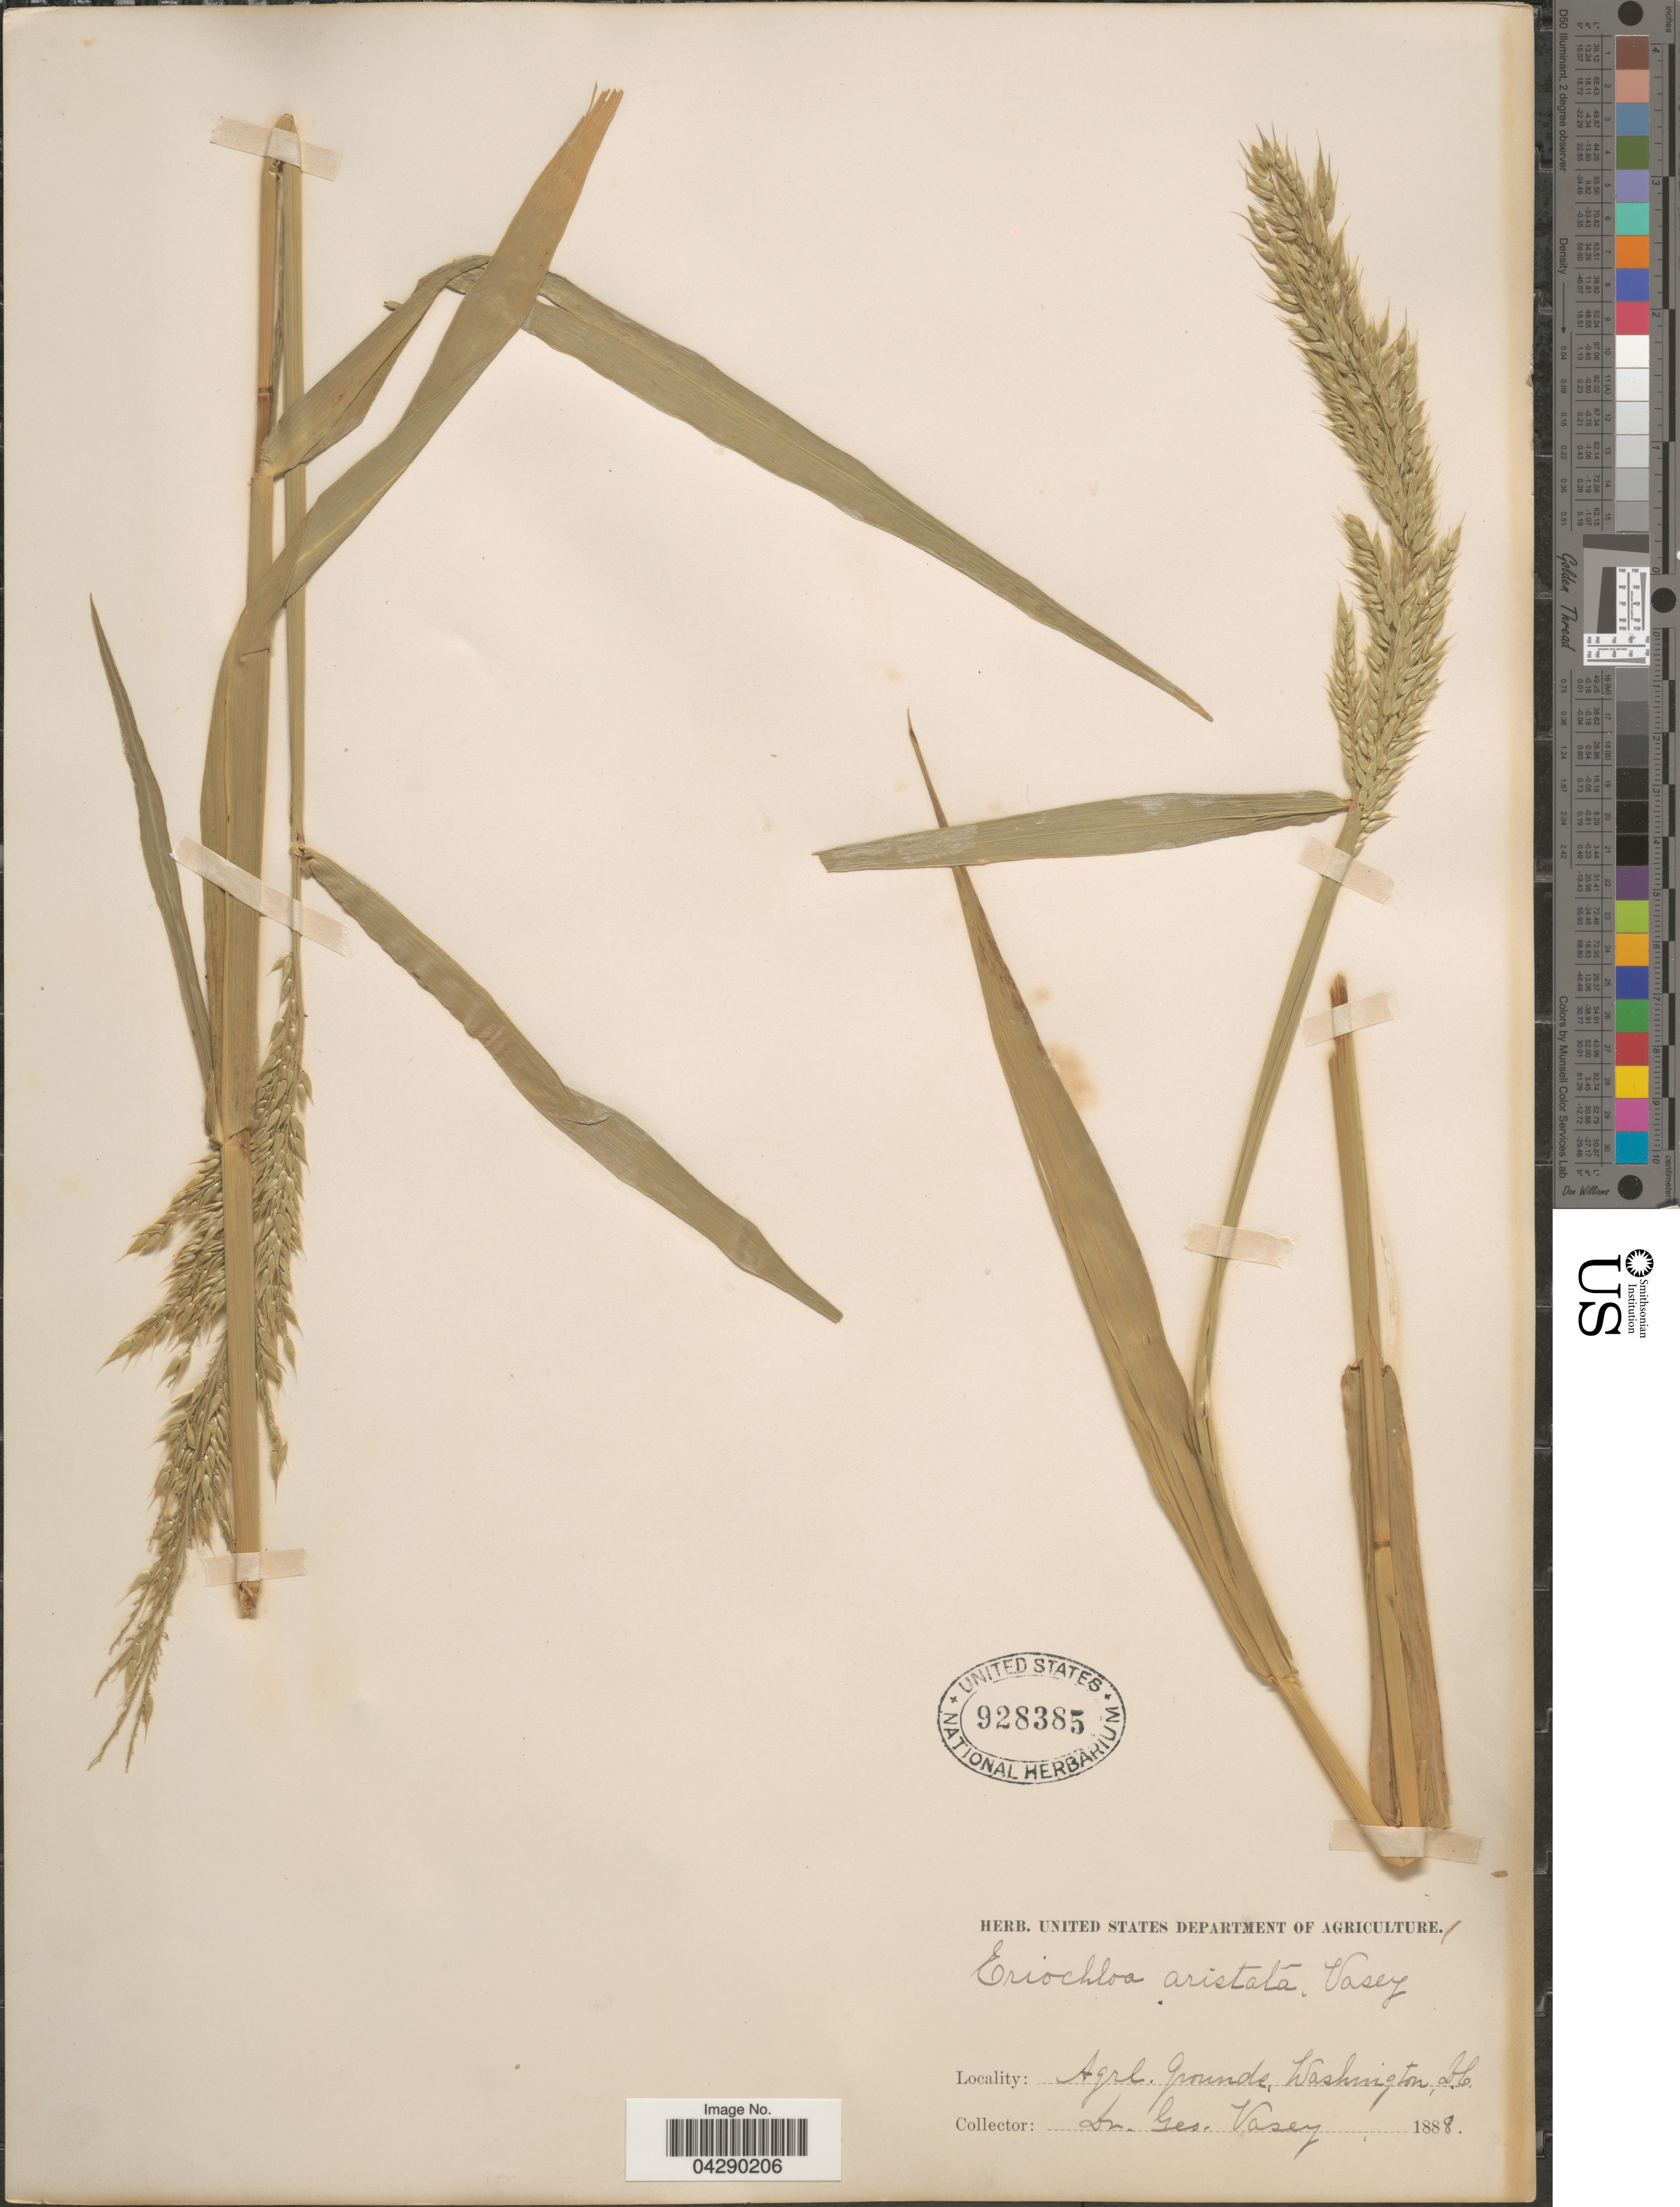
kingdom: Plantae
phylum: Tracheophyta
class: Liliopsida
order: Poales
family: Poaceae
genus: Eriochloa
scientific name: Eriochloa aristata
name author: Vasey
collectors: G. R. Vasey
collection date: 1888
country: United States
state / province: District of Columbia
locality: Agrl. Grounds, Washington D. C.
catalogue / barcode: US 928385